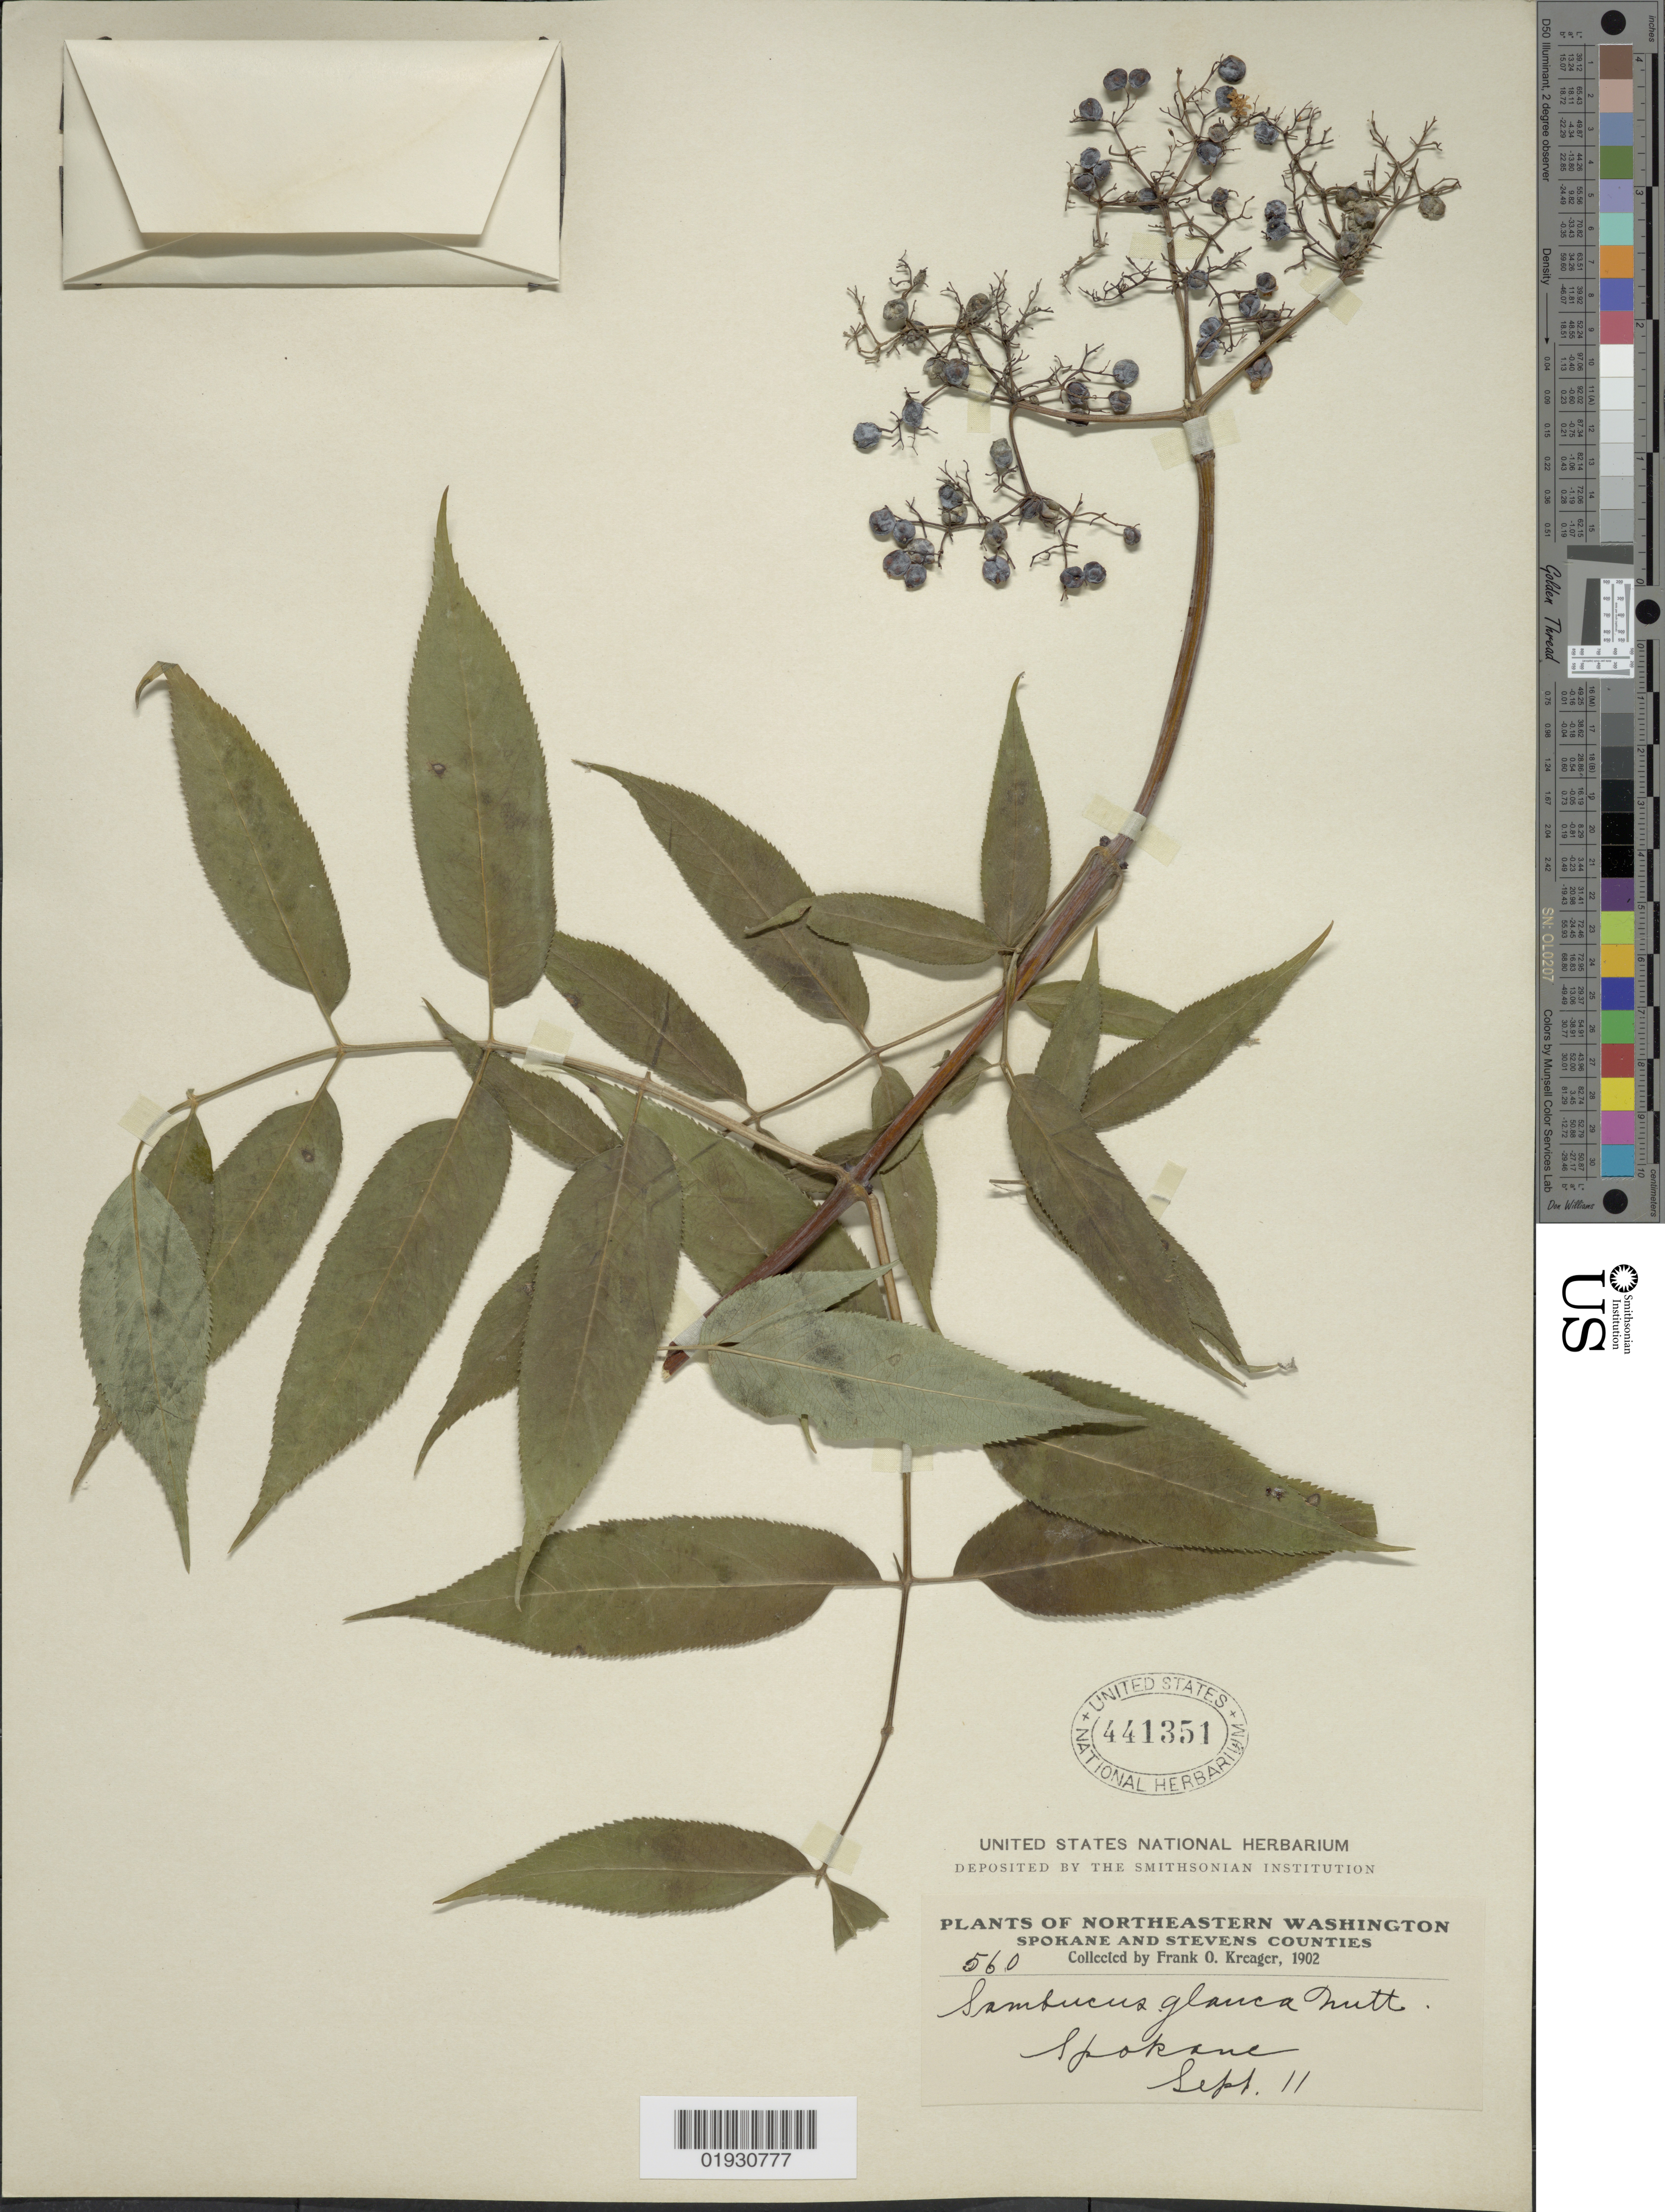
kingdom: Plantae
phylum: Tracheophyta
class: Magnoliopsida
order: Dipsacales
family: Viburnaceae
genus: Sambucus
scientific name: Sambucus cerulea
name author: Raf.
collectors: F. Kreager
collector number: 560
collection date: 1902-09-11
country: United States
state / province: Washington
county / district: Spokane / Stevens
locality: Northeastern Washington, Spokane and Stevens Counties, Spokane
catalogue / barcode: US 441351